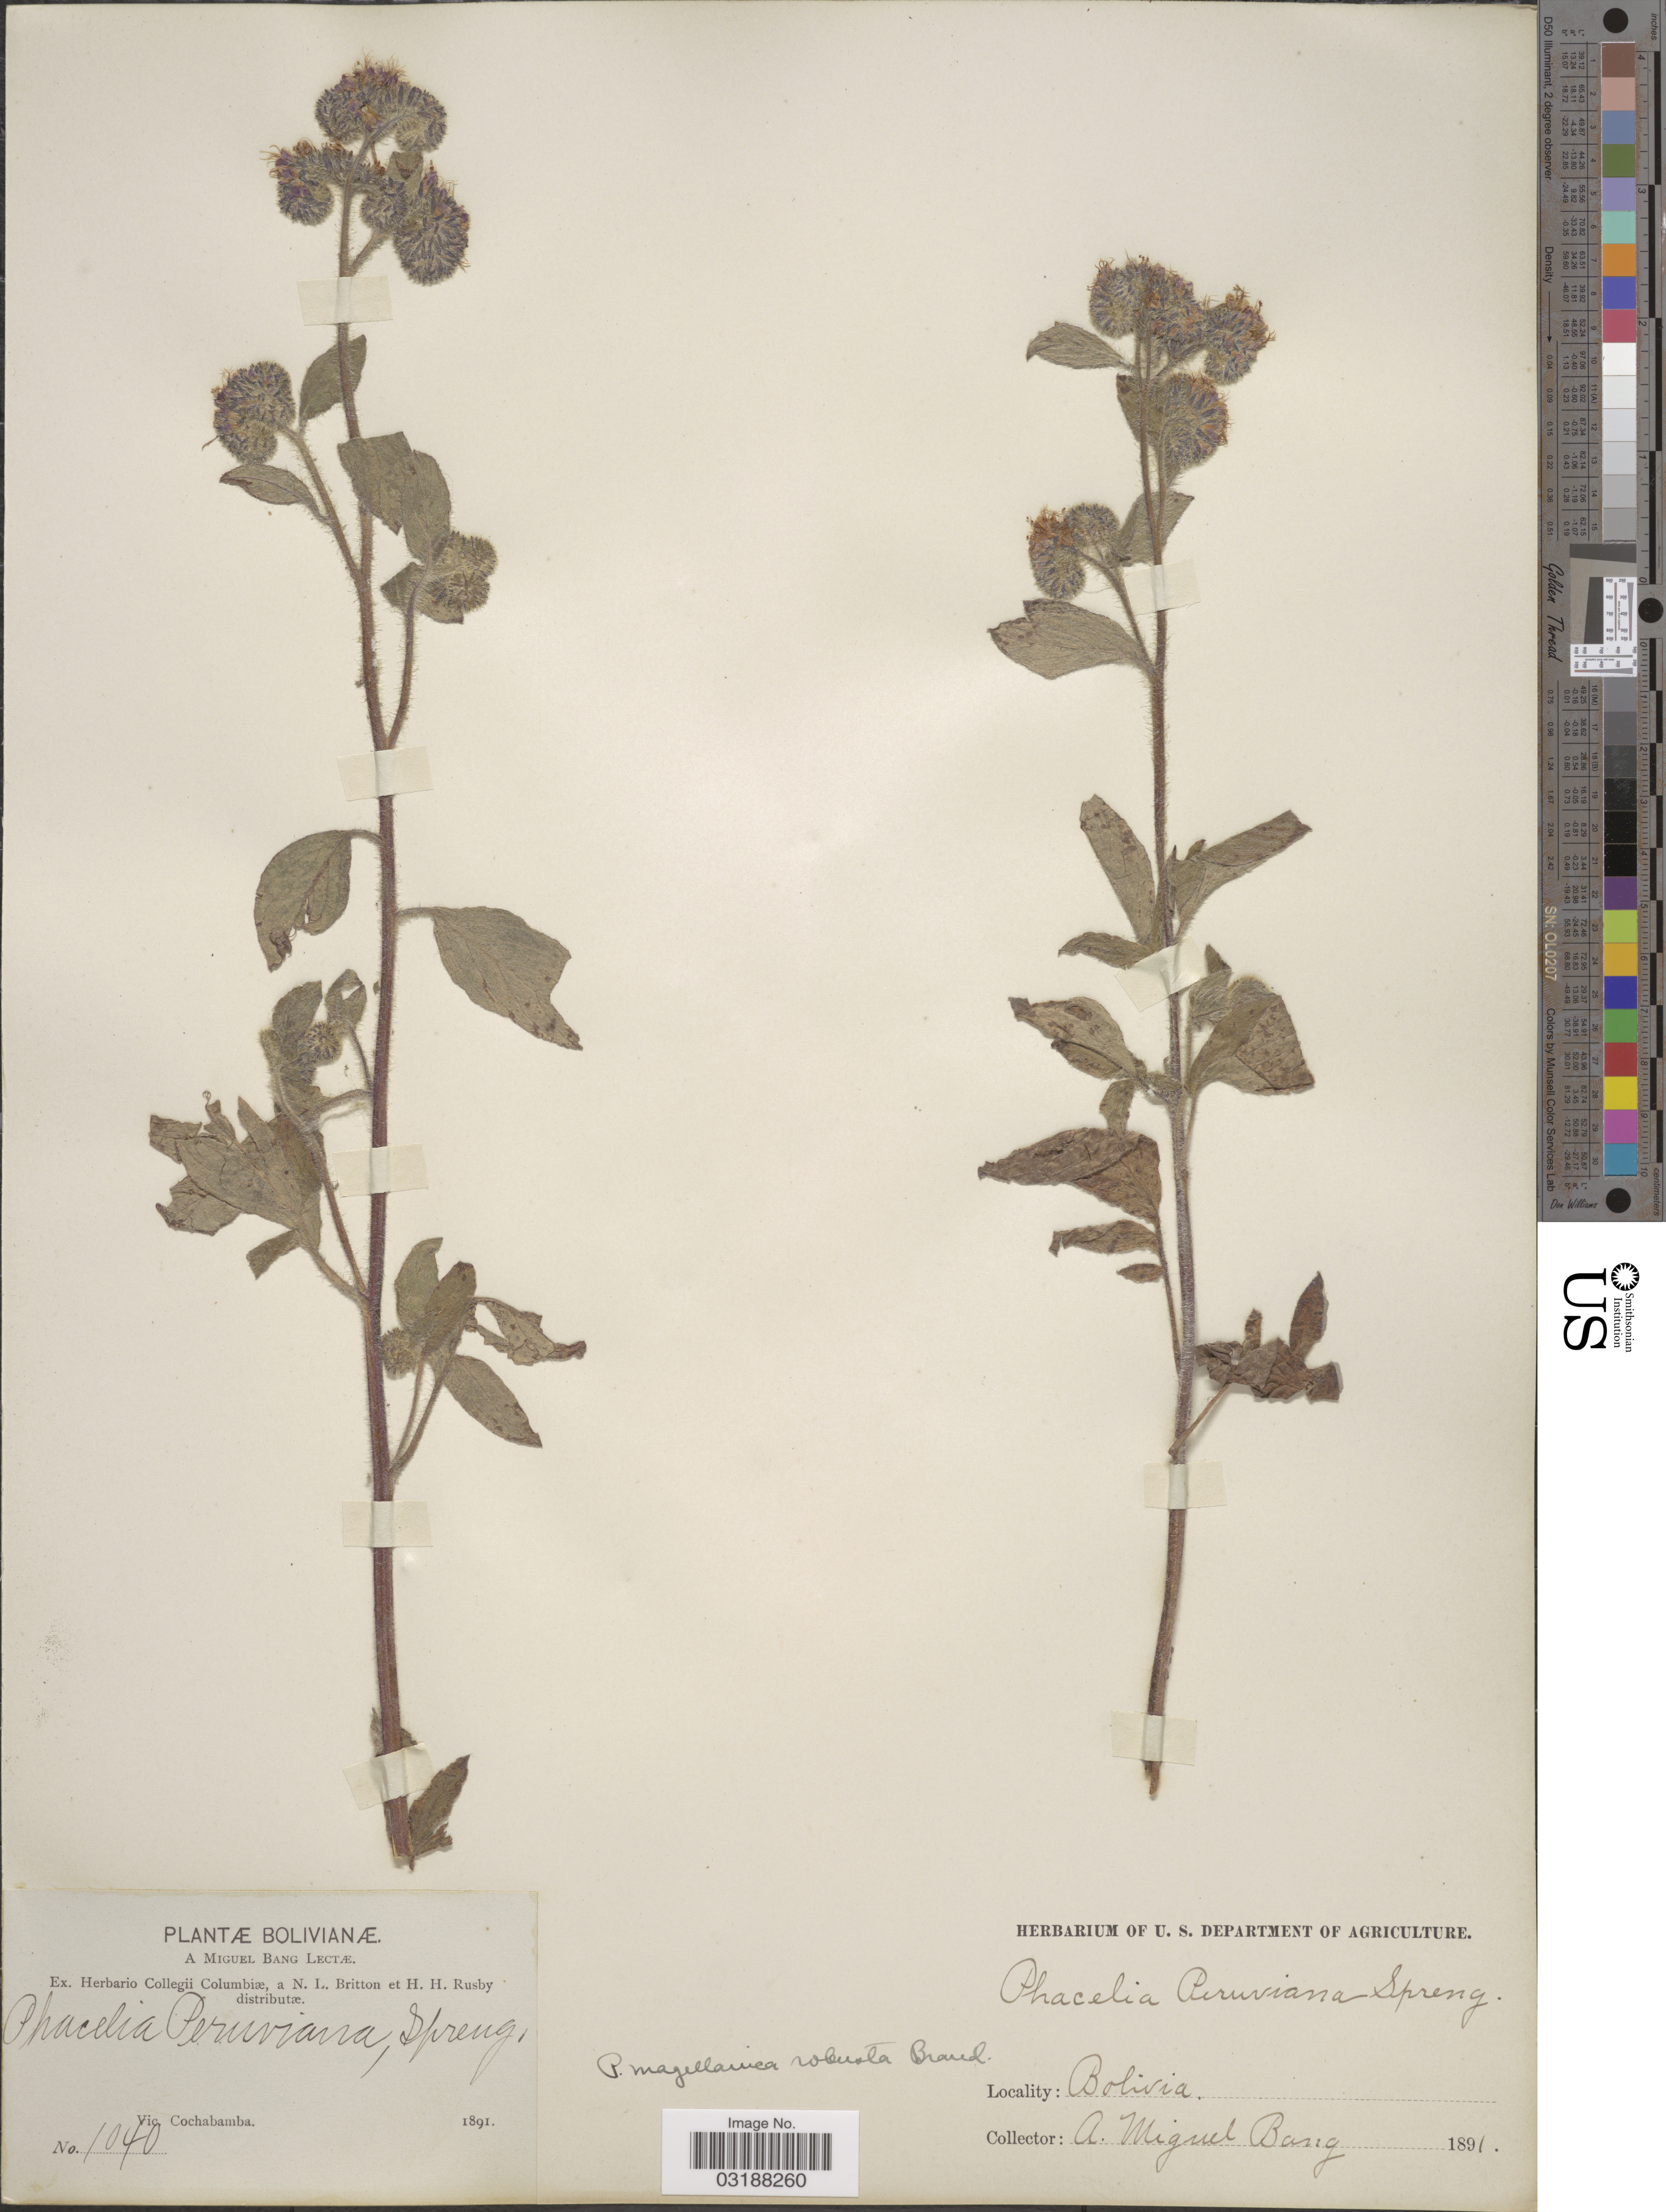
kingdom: Plantae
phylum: Tracheophyta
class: Magnoliopsida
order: Boraginales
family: Hydrophyllaceae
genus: Phacelia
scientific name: Phacelia magellanica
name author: (Lam.) Coville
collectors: M. Bang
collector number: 1040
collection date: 1891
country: Bolivia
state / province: Cochabamba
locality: Vic. Cochabamba.